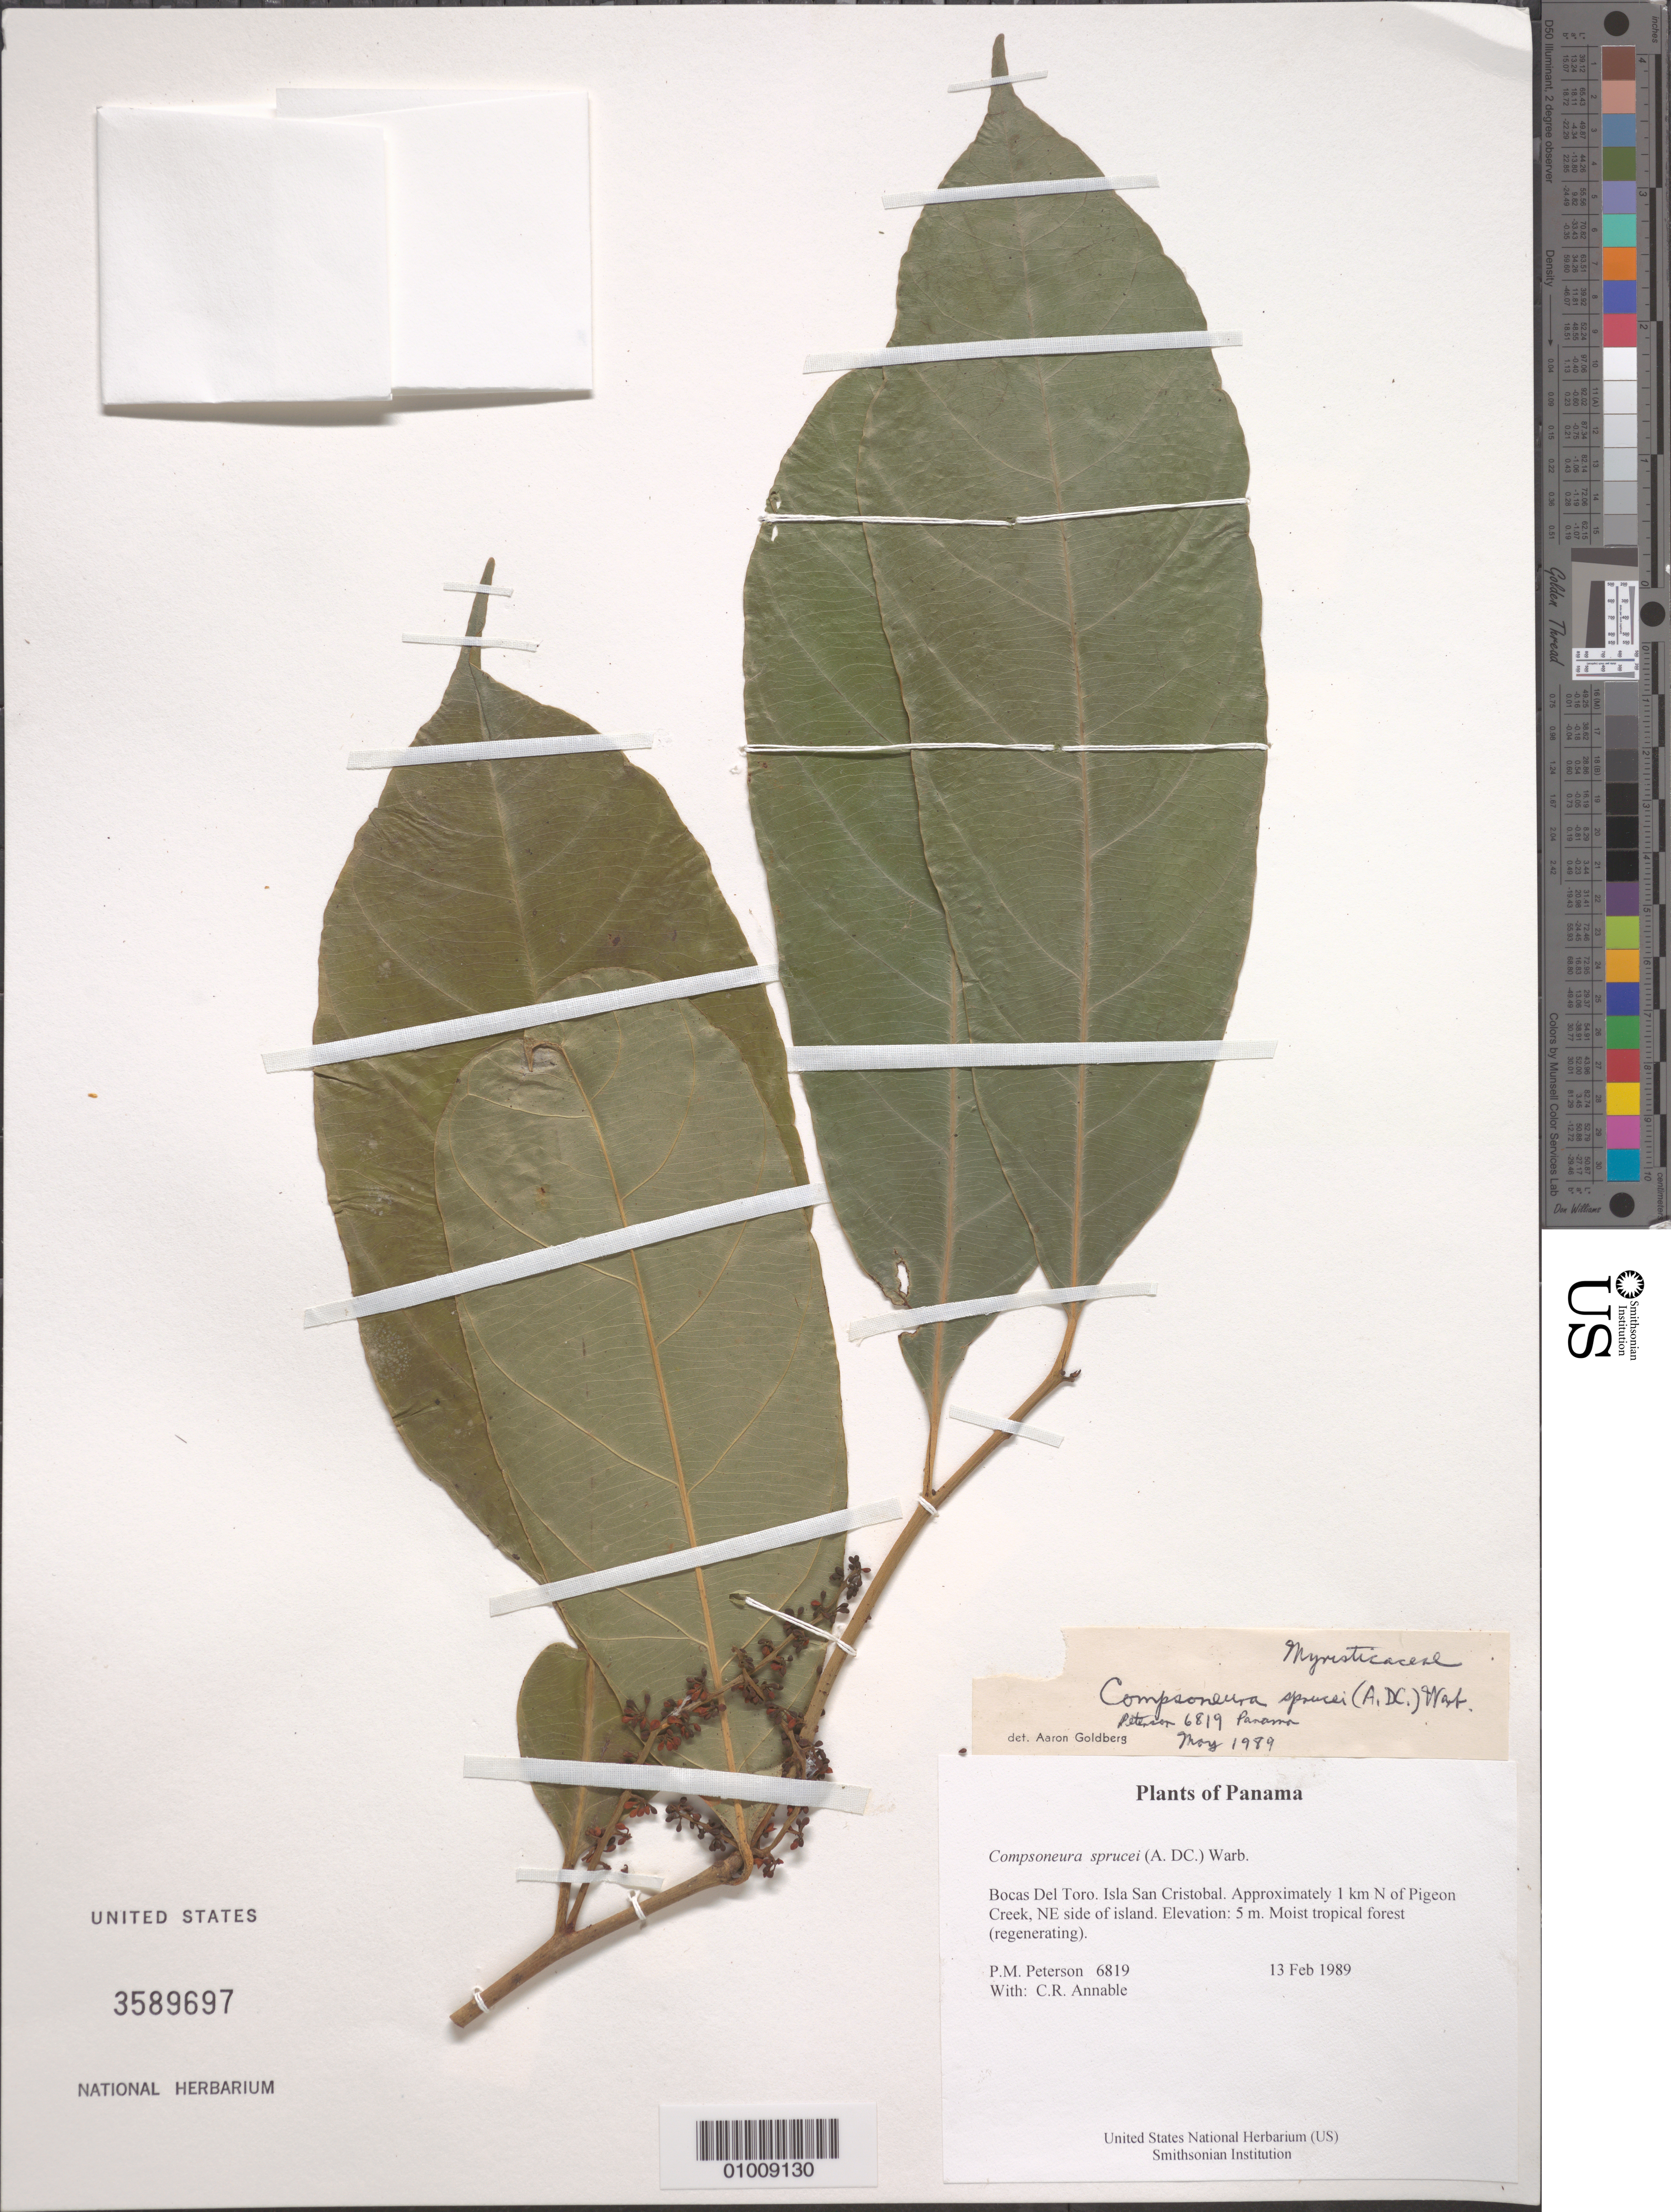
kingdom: Plantae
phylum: Tracheophyta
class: Magnoliopsida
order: Magnoliales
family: Myristicaceae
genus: Compsoneura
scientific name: Compsoneura sprucei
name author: (A. DC.) Warb.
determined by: Gentry, A. H.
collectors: P. M. Peterson & C. R. Annable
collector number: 06819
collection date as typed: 13 Feb 1989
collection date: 1989-02-13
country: Panama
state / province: Bocas del Toro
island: San Cristobal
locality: Approximately 1 km N of Pigeon Creek, NE side of island.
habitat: Moist tropical forest (regenerating).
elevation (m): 5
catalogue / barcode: US 3589697